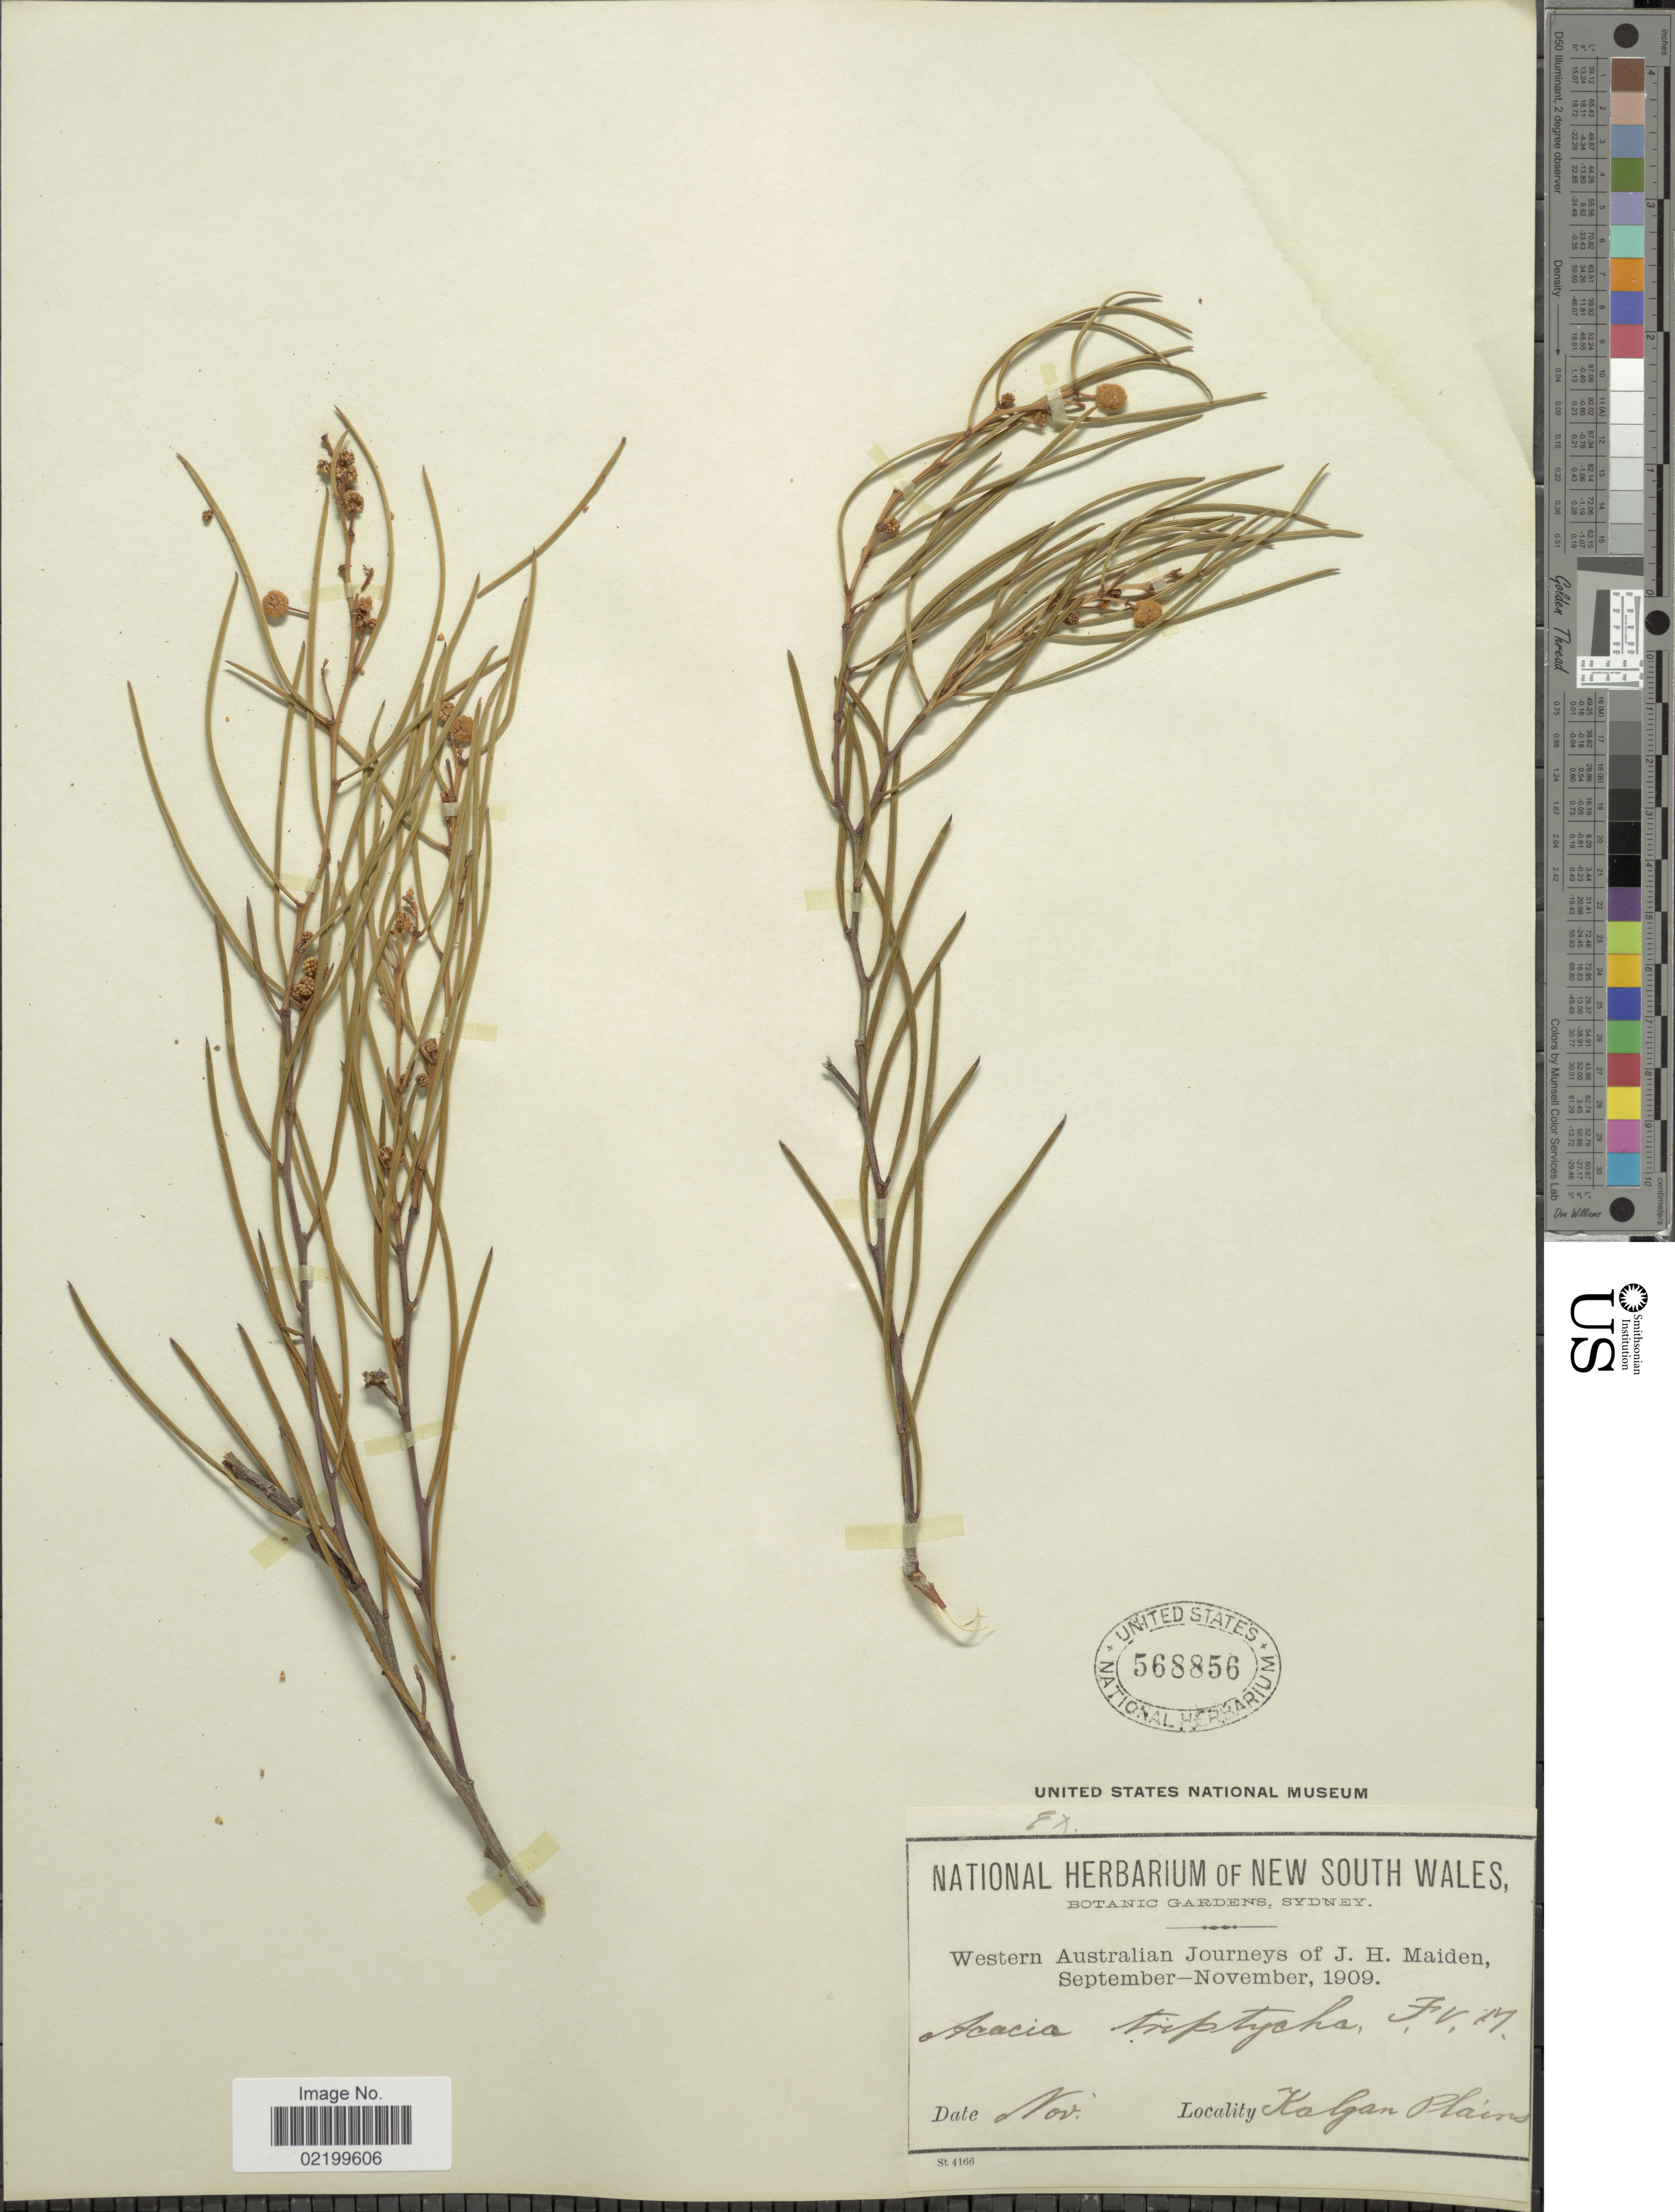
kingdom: Plantae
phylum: Tracheophyta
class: Magnoliopsida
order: Fabales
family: Fabaceae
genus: Acacia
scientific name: Acacia triptycha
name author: Benth.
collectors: J. Maiden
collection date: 1909-11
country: Australia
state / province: Western Australia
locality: Kalgan Plains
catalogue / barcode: US 568856